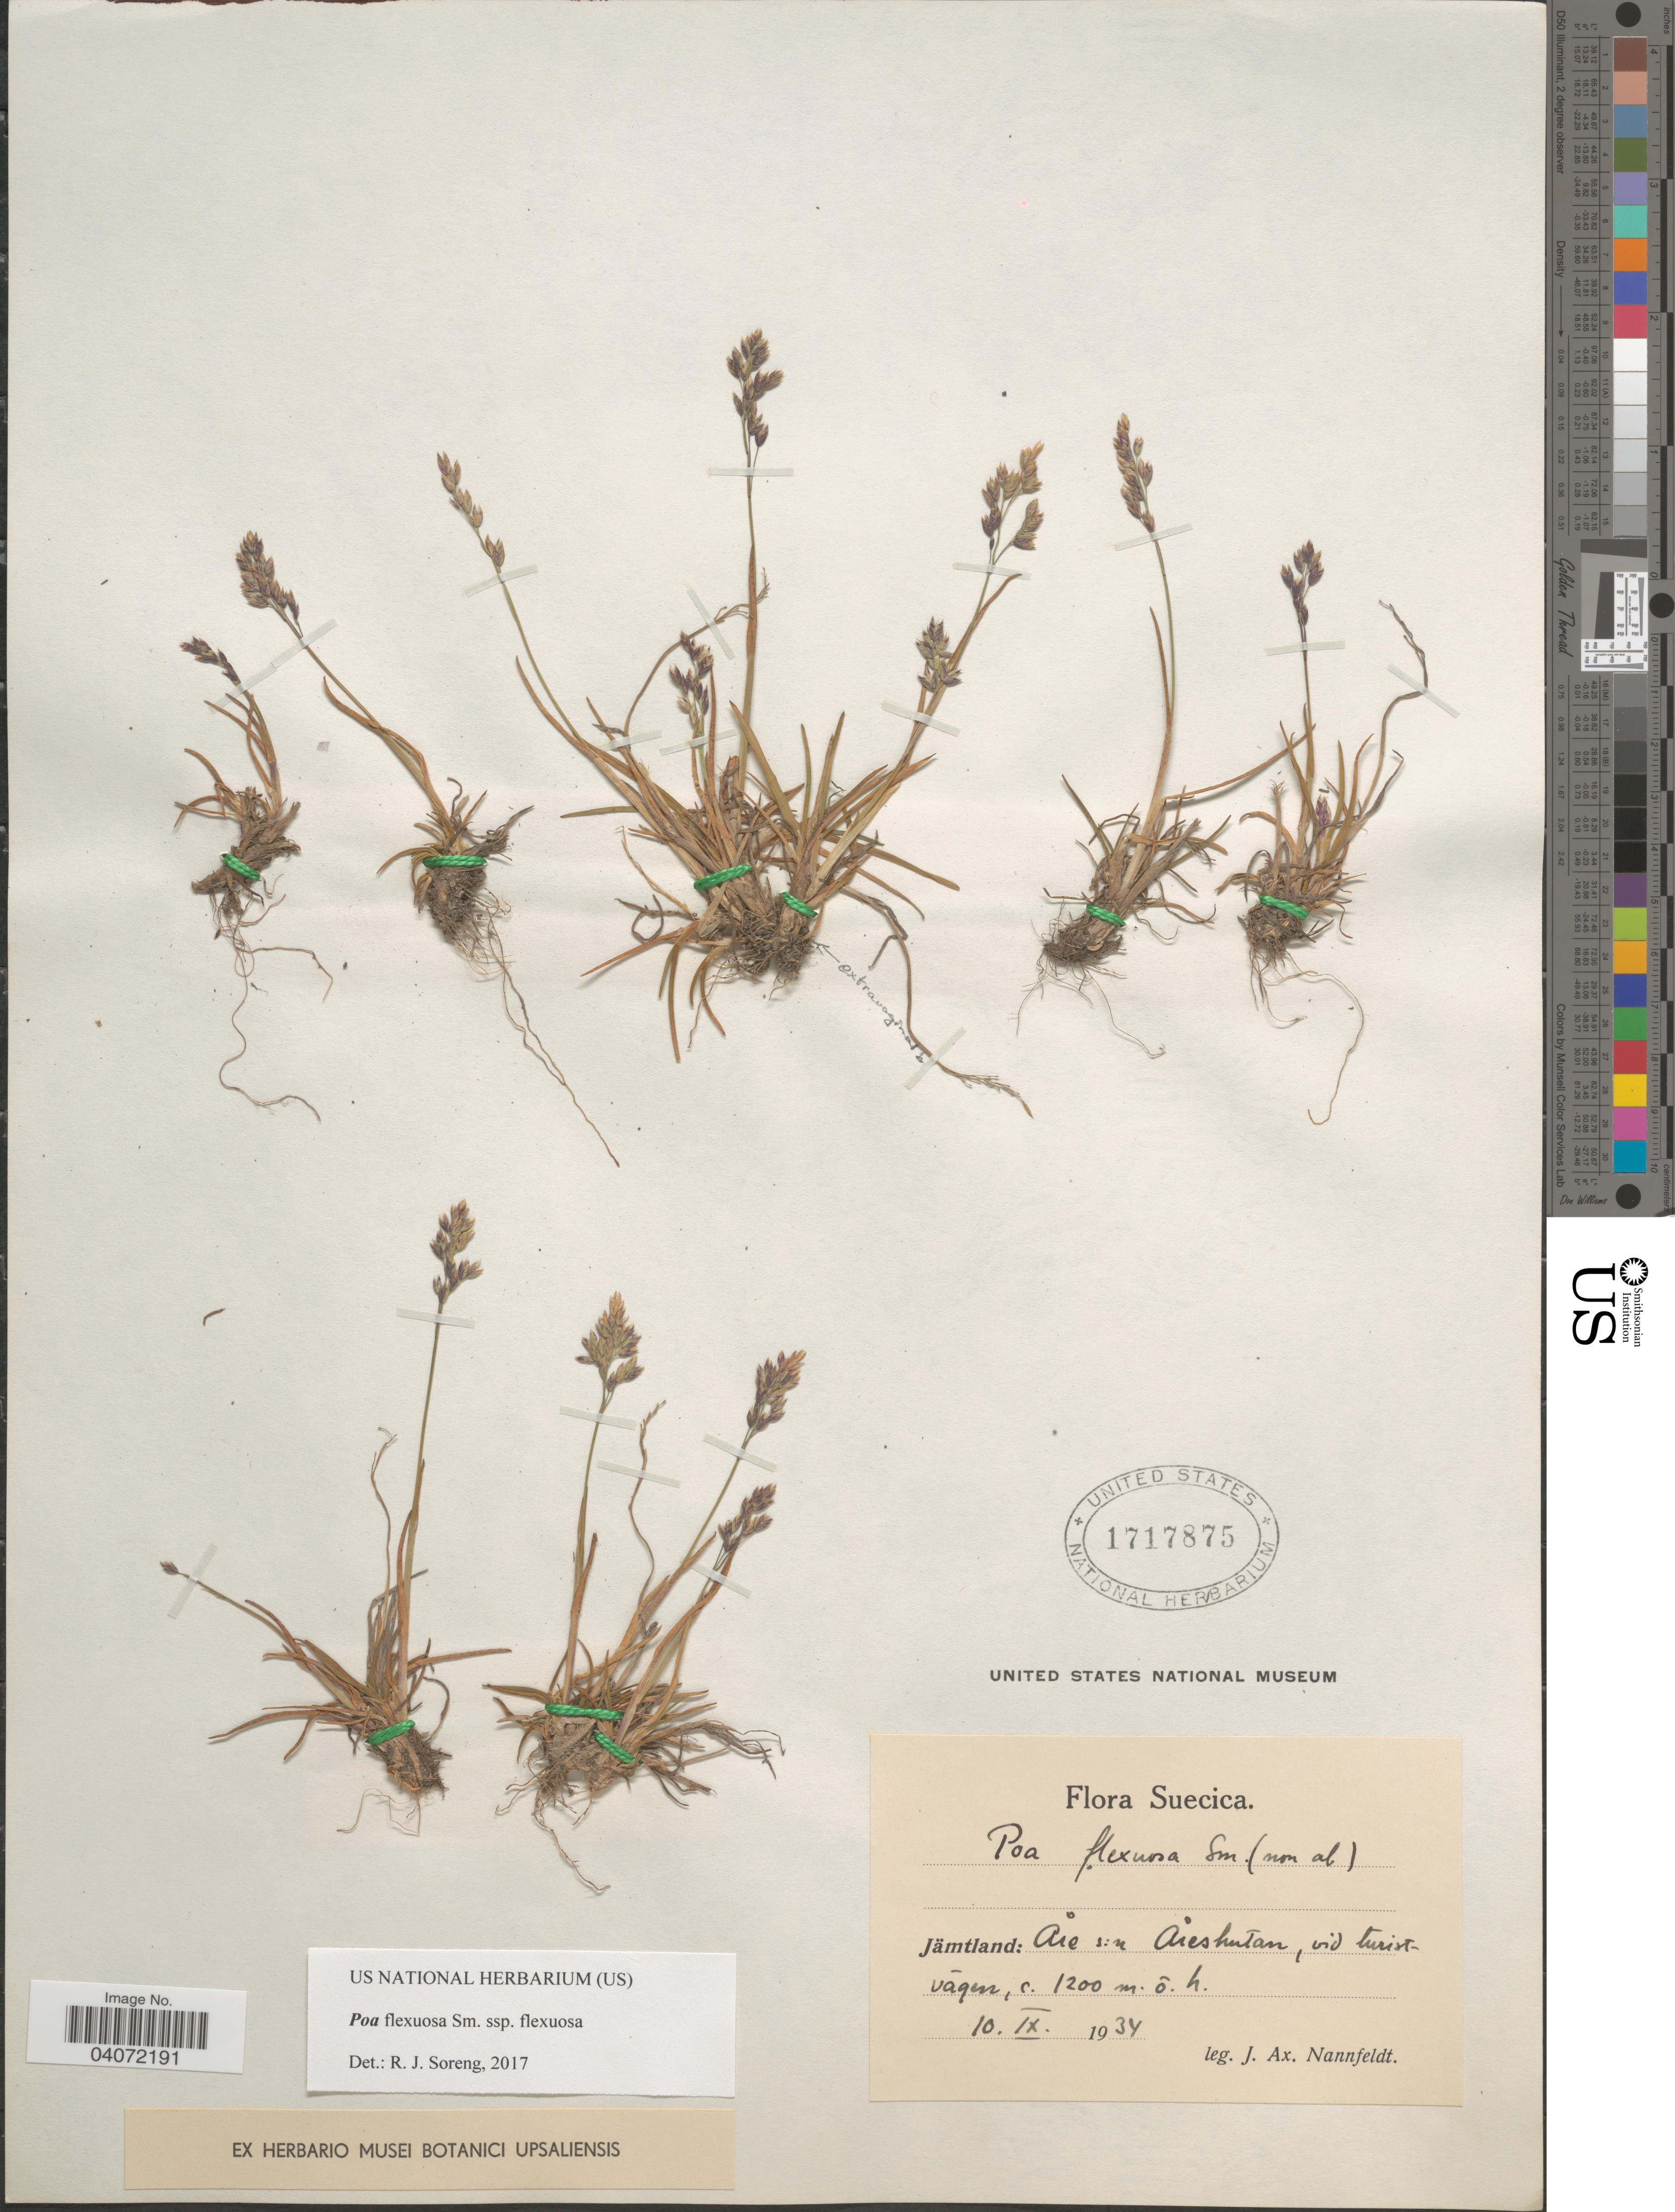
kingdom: Plantae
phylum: Tracheophyta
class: Liliopsida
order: Poales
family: Poaceae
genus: Poa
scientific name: Poa flexuosa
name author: Muhl.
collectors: J. Nannfeldt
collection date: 1937-09-10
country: Sweden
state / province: Jämtland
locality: Suecica. Jämtland: Aie s:n, Aieshutan, vid turistvagen.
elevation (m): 1200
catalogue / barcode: US 1717875